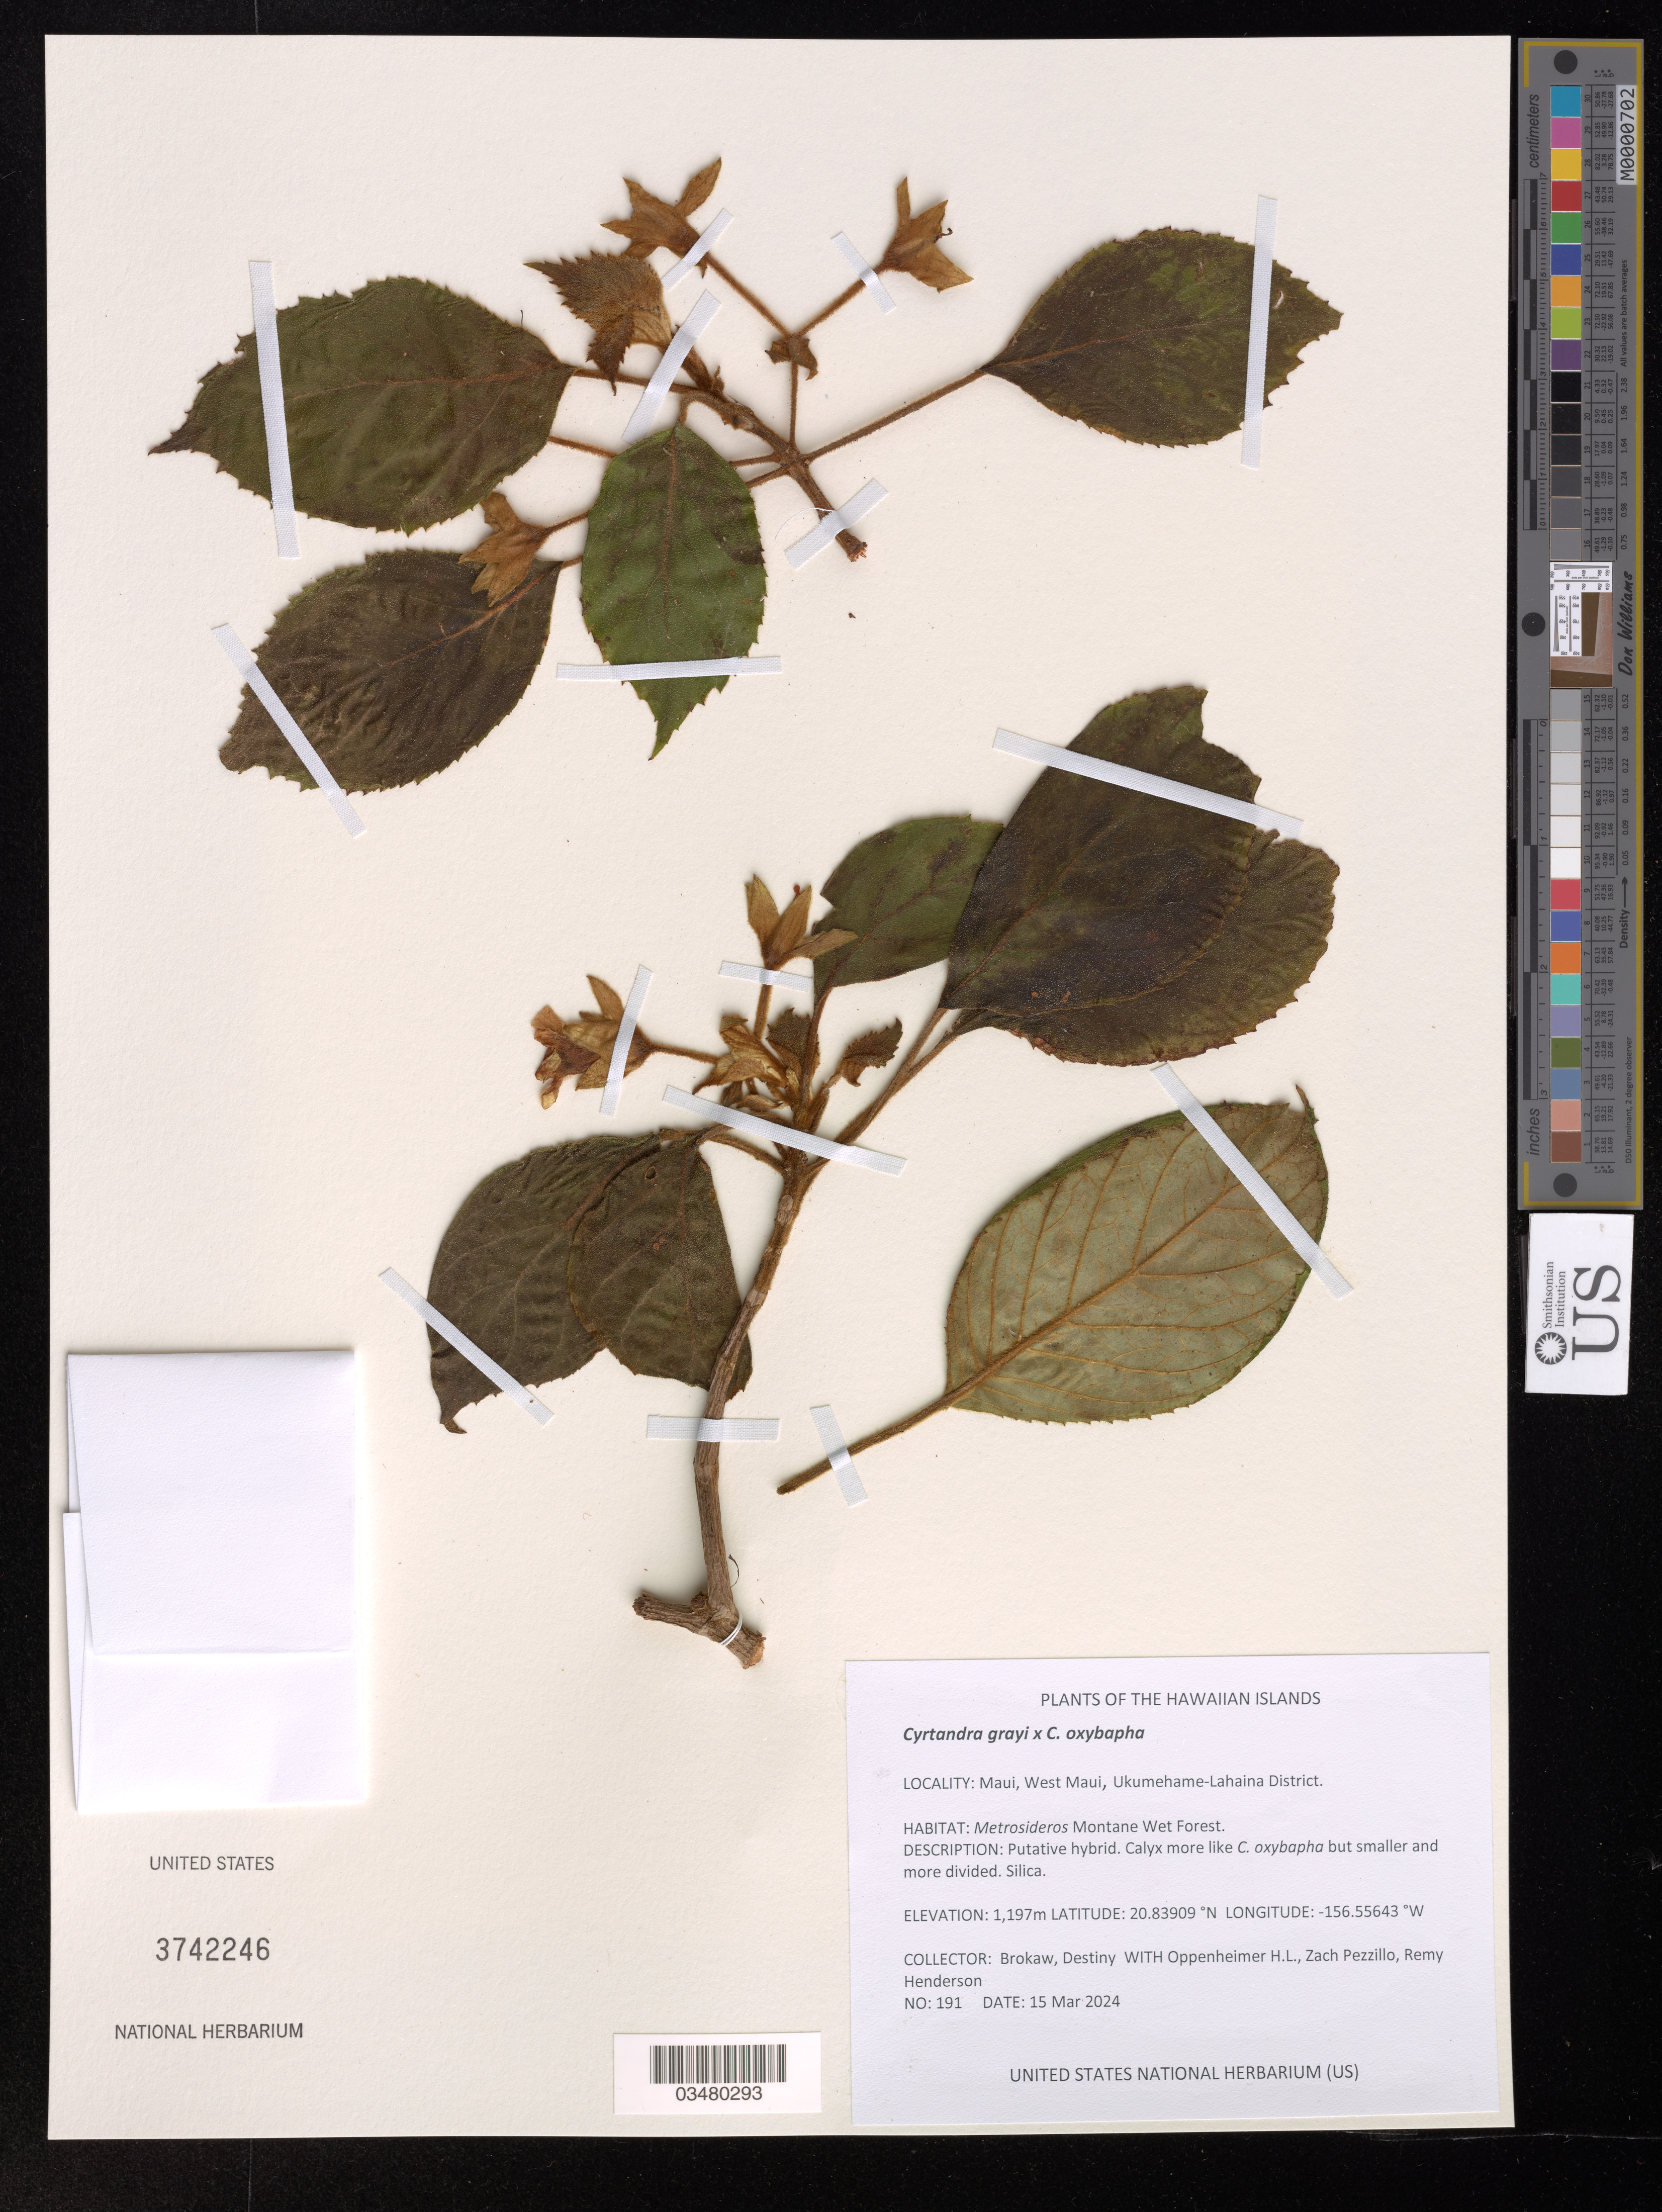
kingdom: Plantae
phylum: Tracheophyta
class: Magnoliopsida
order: Lamiales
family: Gesneriaceae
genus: Cyrtandra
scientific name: Cyrtandra grayi x C. oxybapha W.L. Wagner & D.R. Herbst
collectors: H. L. Oppenheimer, Z. Pezzillo & R. Henderson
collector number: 191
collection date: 2024-03-15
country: United States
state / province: Hawaii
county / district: Maui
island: Maui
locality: West Maui, Ukumehame-Lahaina District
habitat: Montane wet forest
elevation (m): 1197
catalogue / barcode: US 3742246